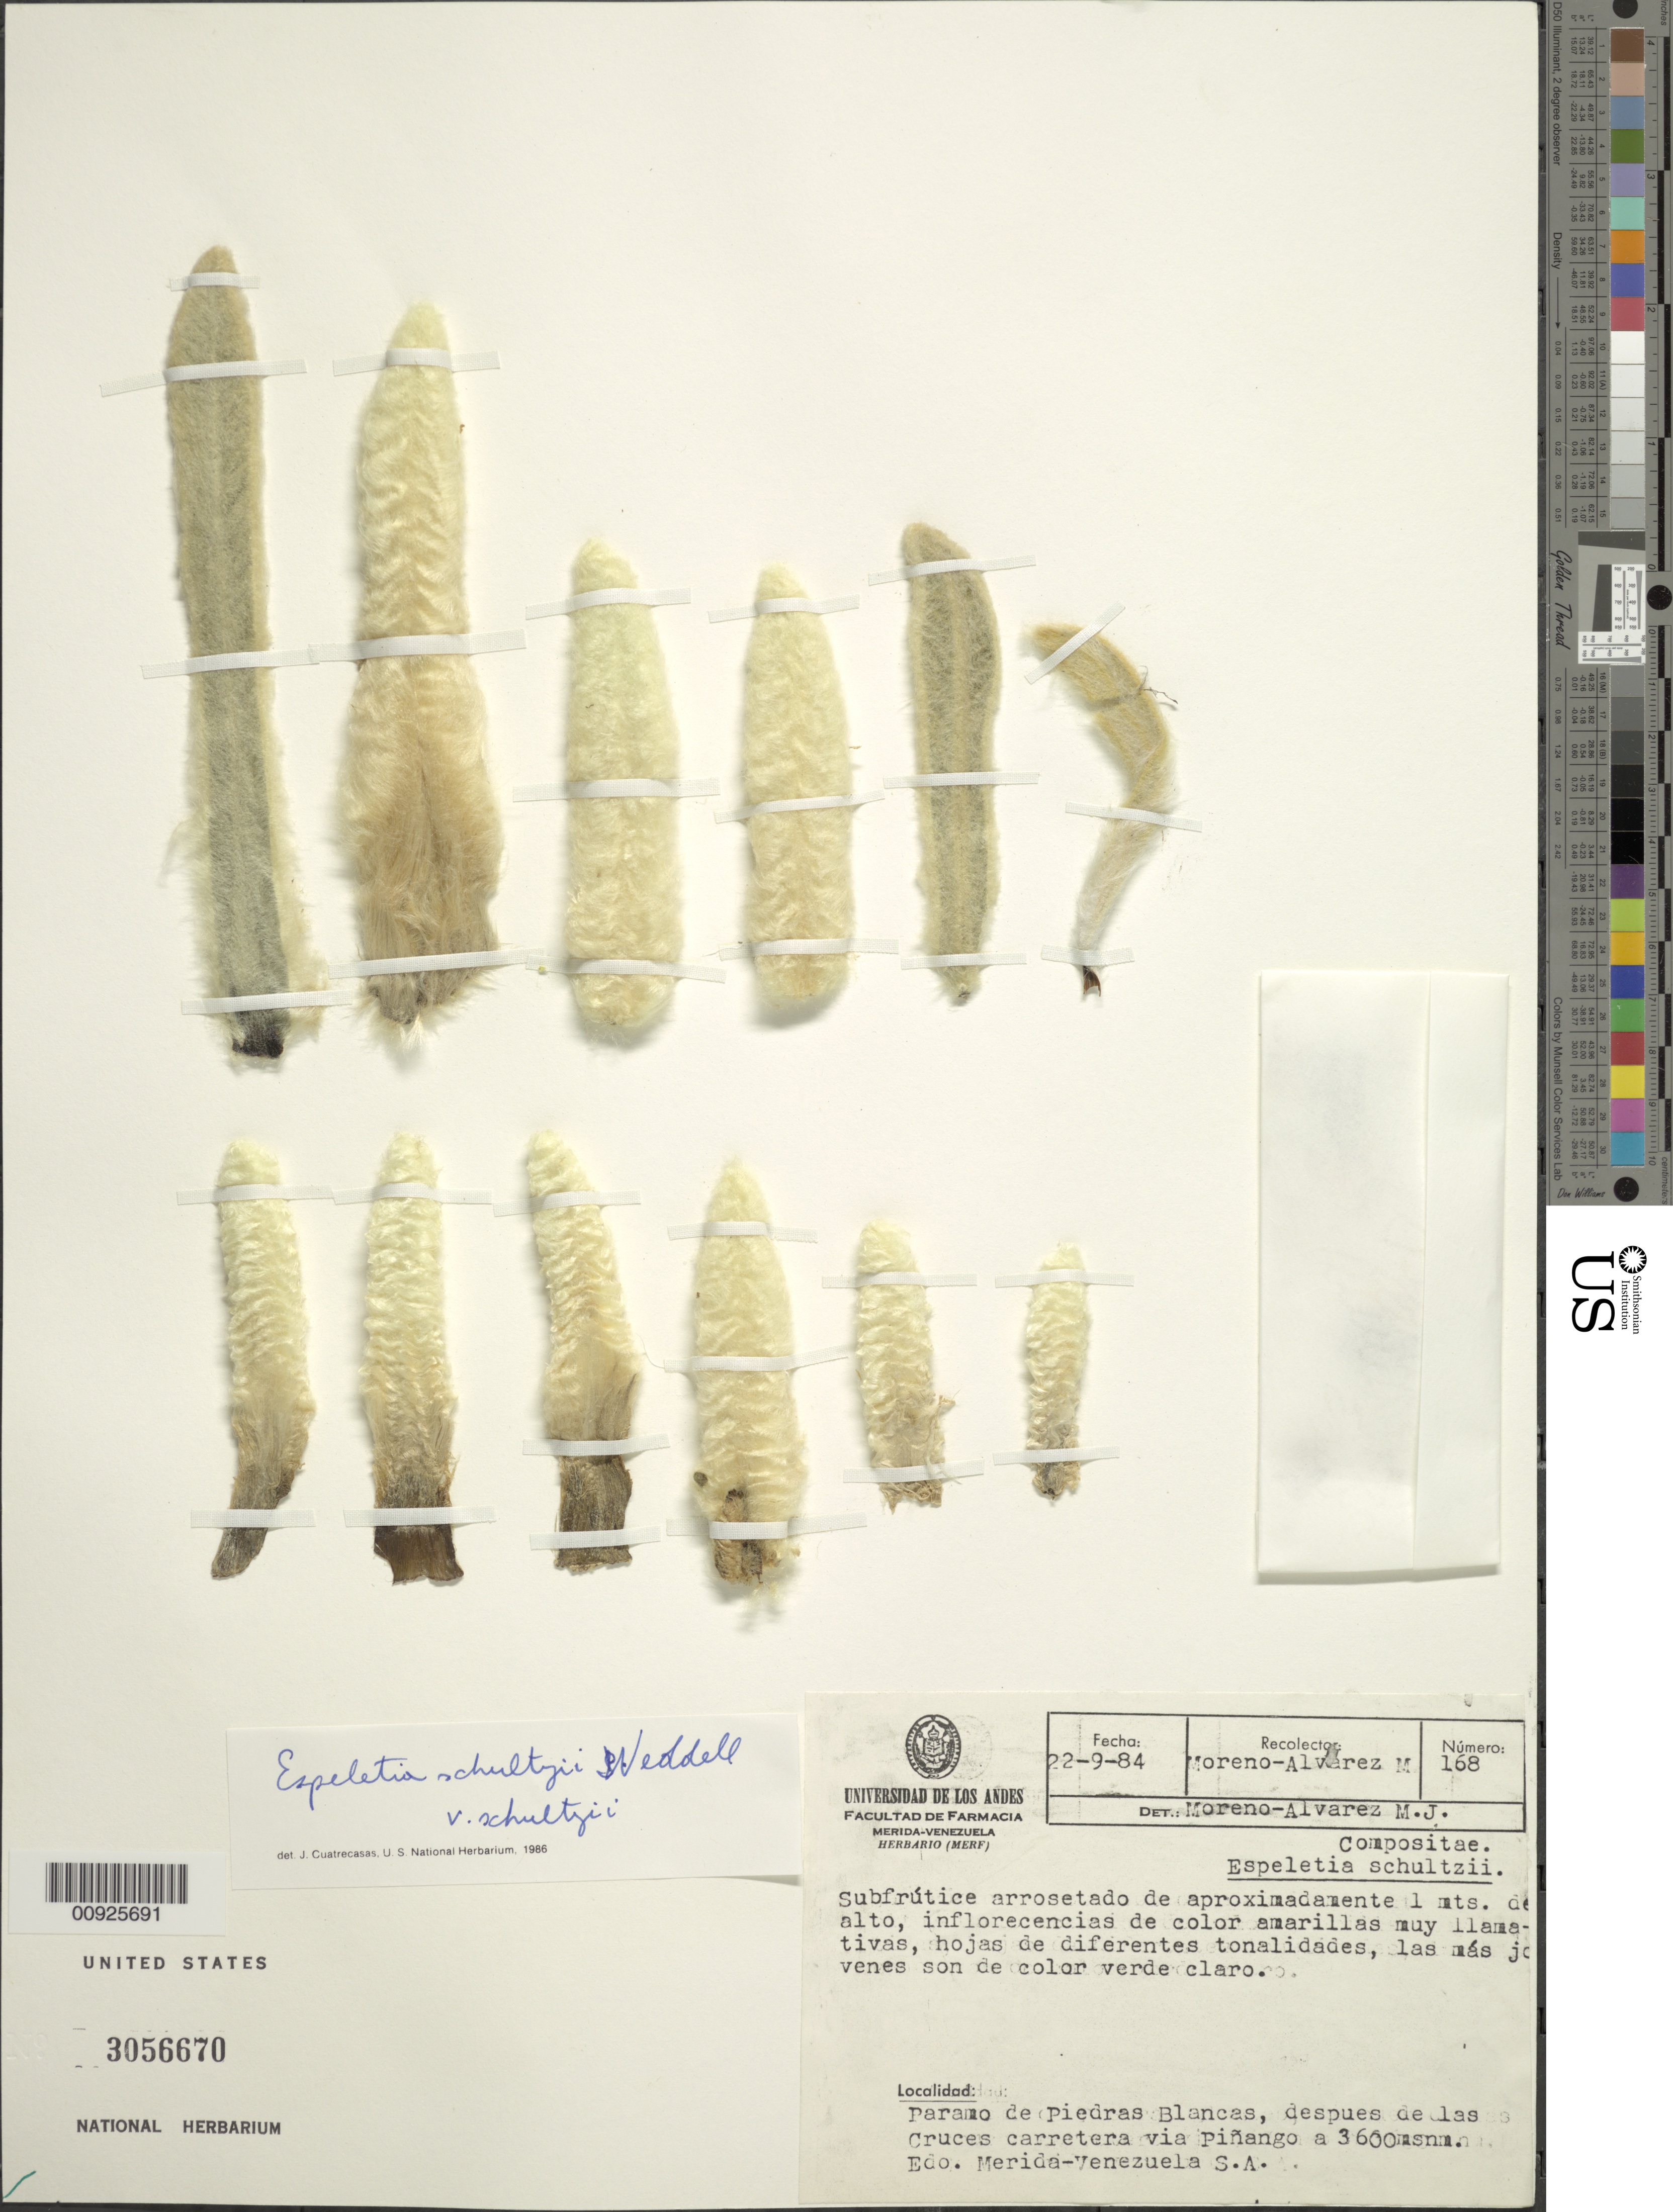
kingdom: Plantae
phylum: Tracheophyta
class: Magnoliopsida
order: Asterales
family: Asteraceae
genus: Espeletia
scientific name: Espeletia schultzii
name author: Wedd.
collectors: M. Moreno-Alvarez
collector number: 168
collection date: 1984-09-22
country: Venezuela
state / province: Mérida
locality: Páramo de Piedras Blancas. Páramo de Piedras Blancas, después de las Cruces, carretera vía Piñango.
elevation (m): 3600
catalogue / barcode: US 3056670